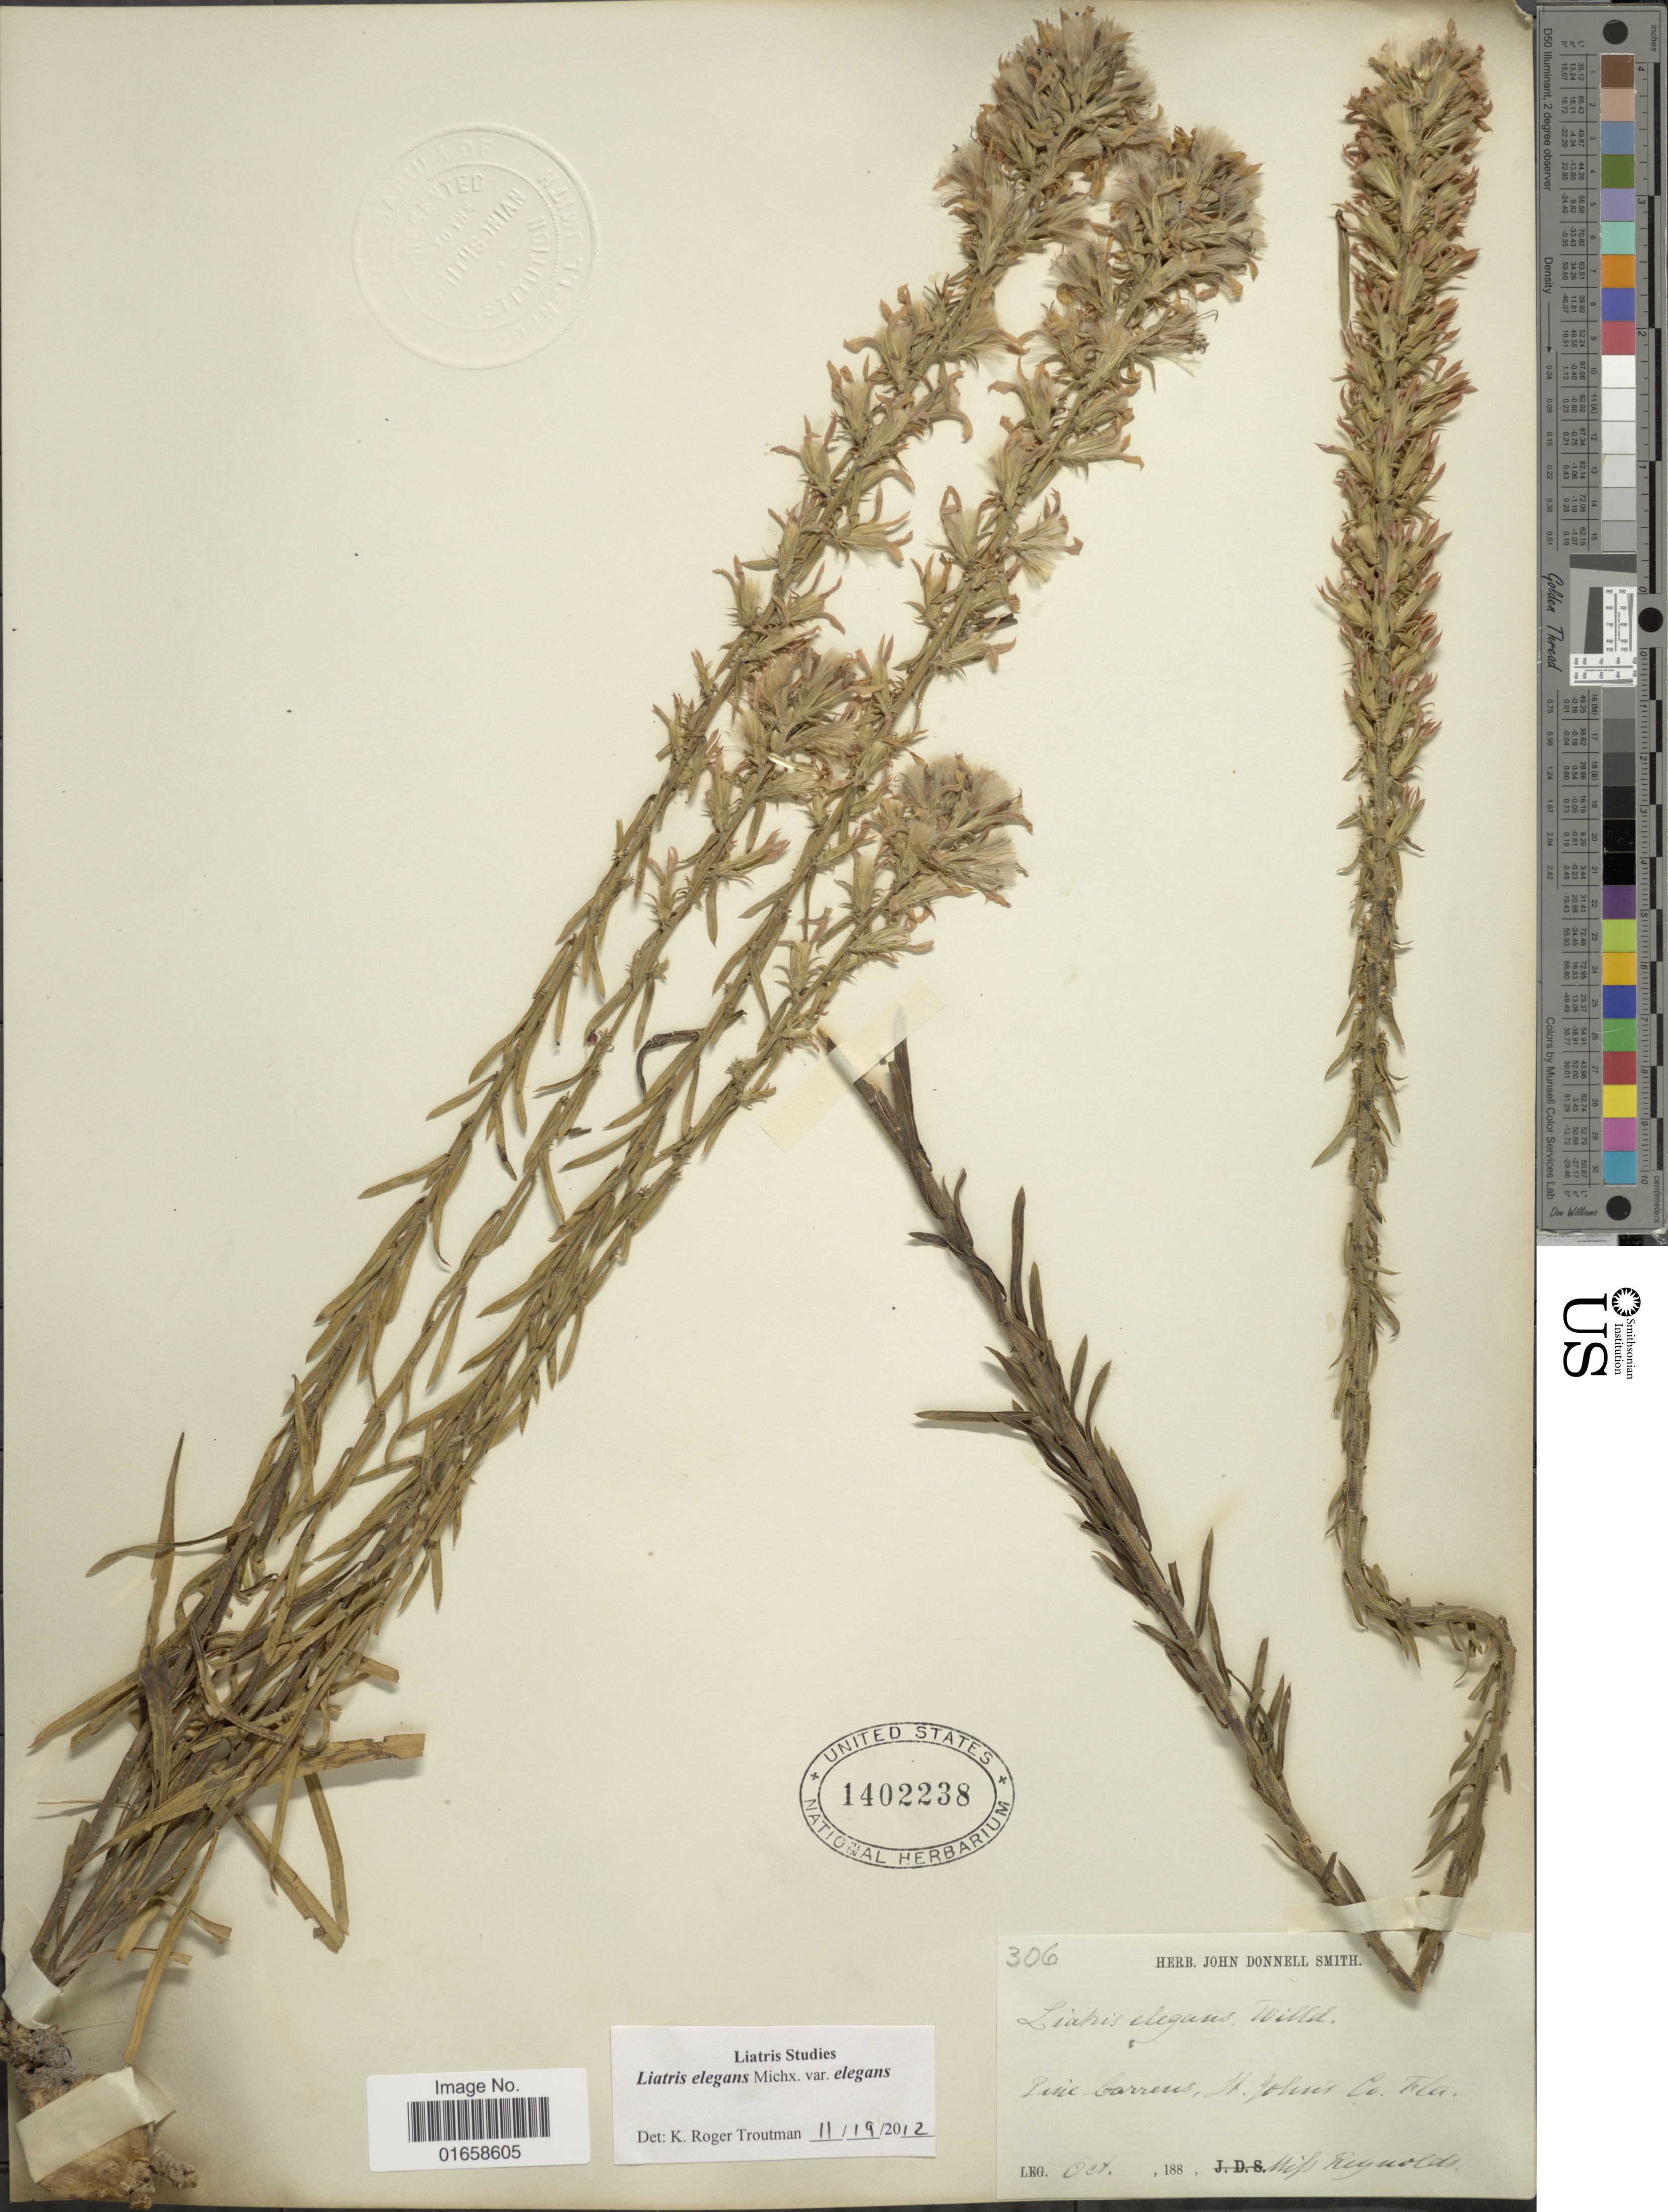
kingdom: Plantae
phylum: Tracheophyta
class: Magnoliopsida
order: Asterales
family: Asteraceae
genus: Liatris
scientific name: Liatris elegans var. elegans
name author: (Walter) Michx.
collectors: -. Reynolds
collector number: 306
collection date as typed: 188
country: United States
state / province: Florida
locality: Pine barrens, St. Johns Co.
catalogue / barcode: US 1402238